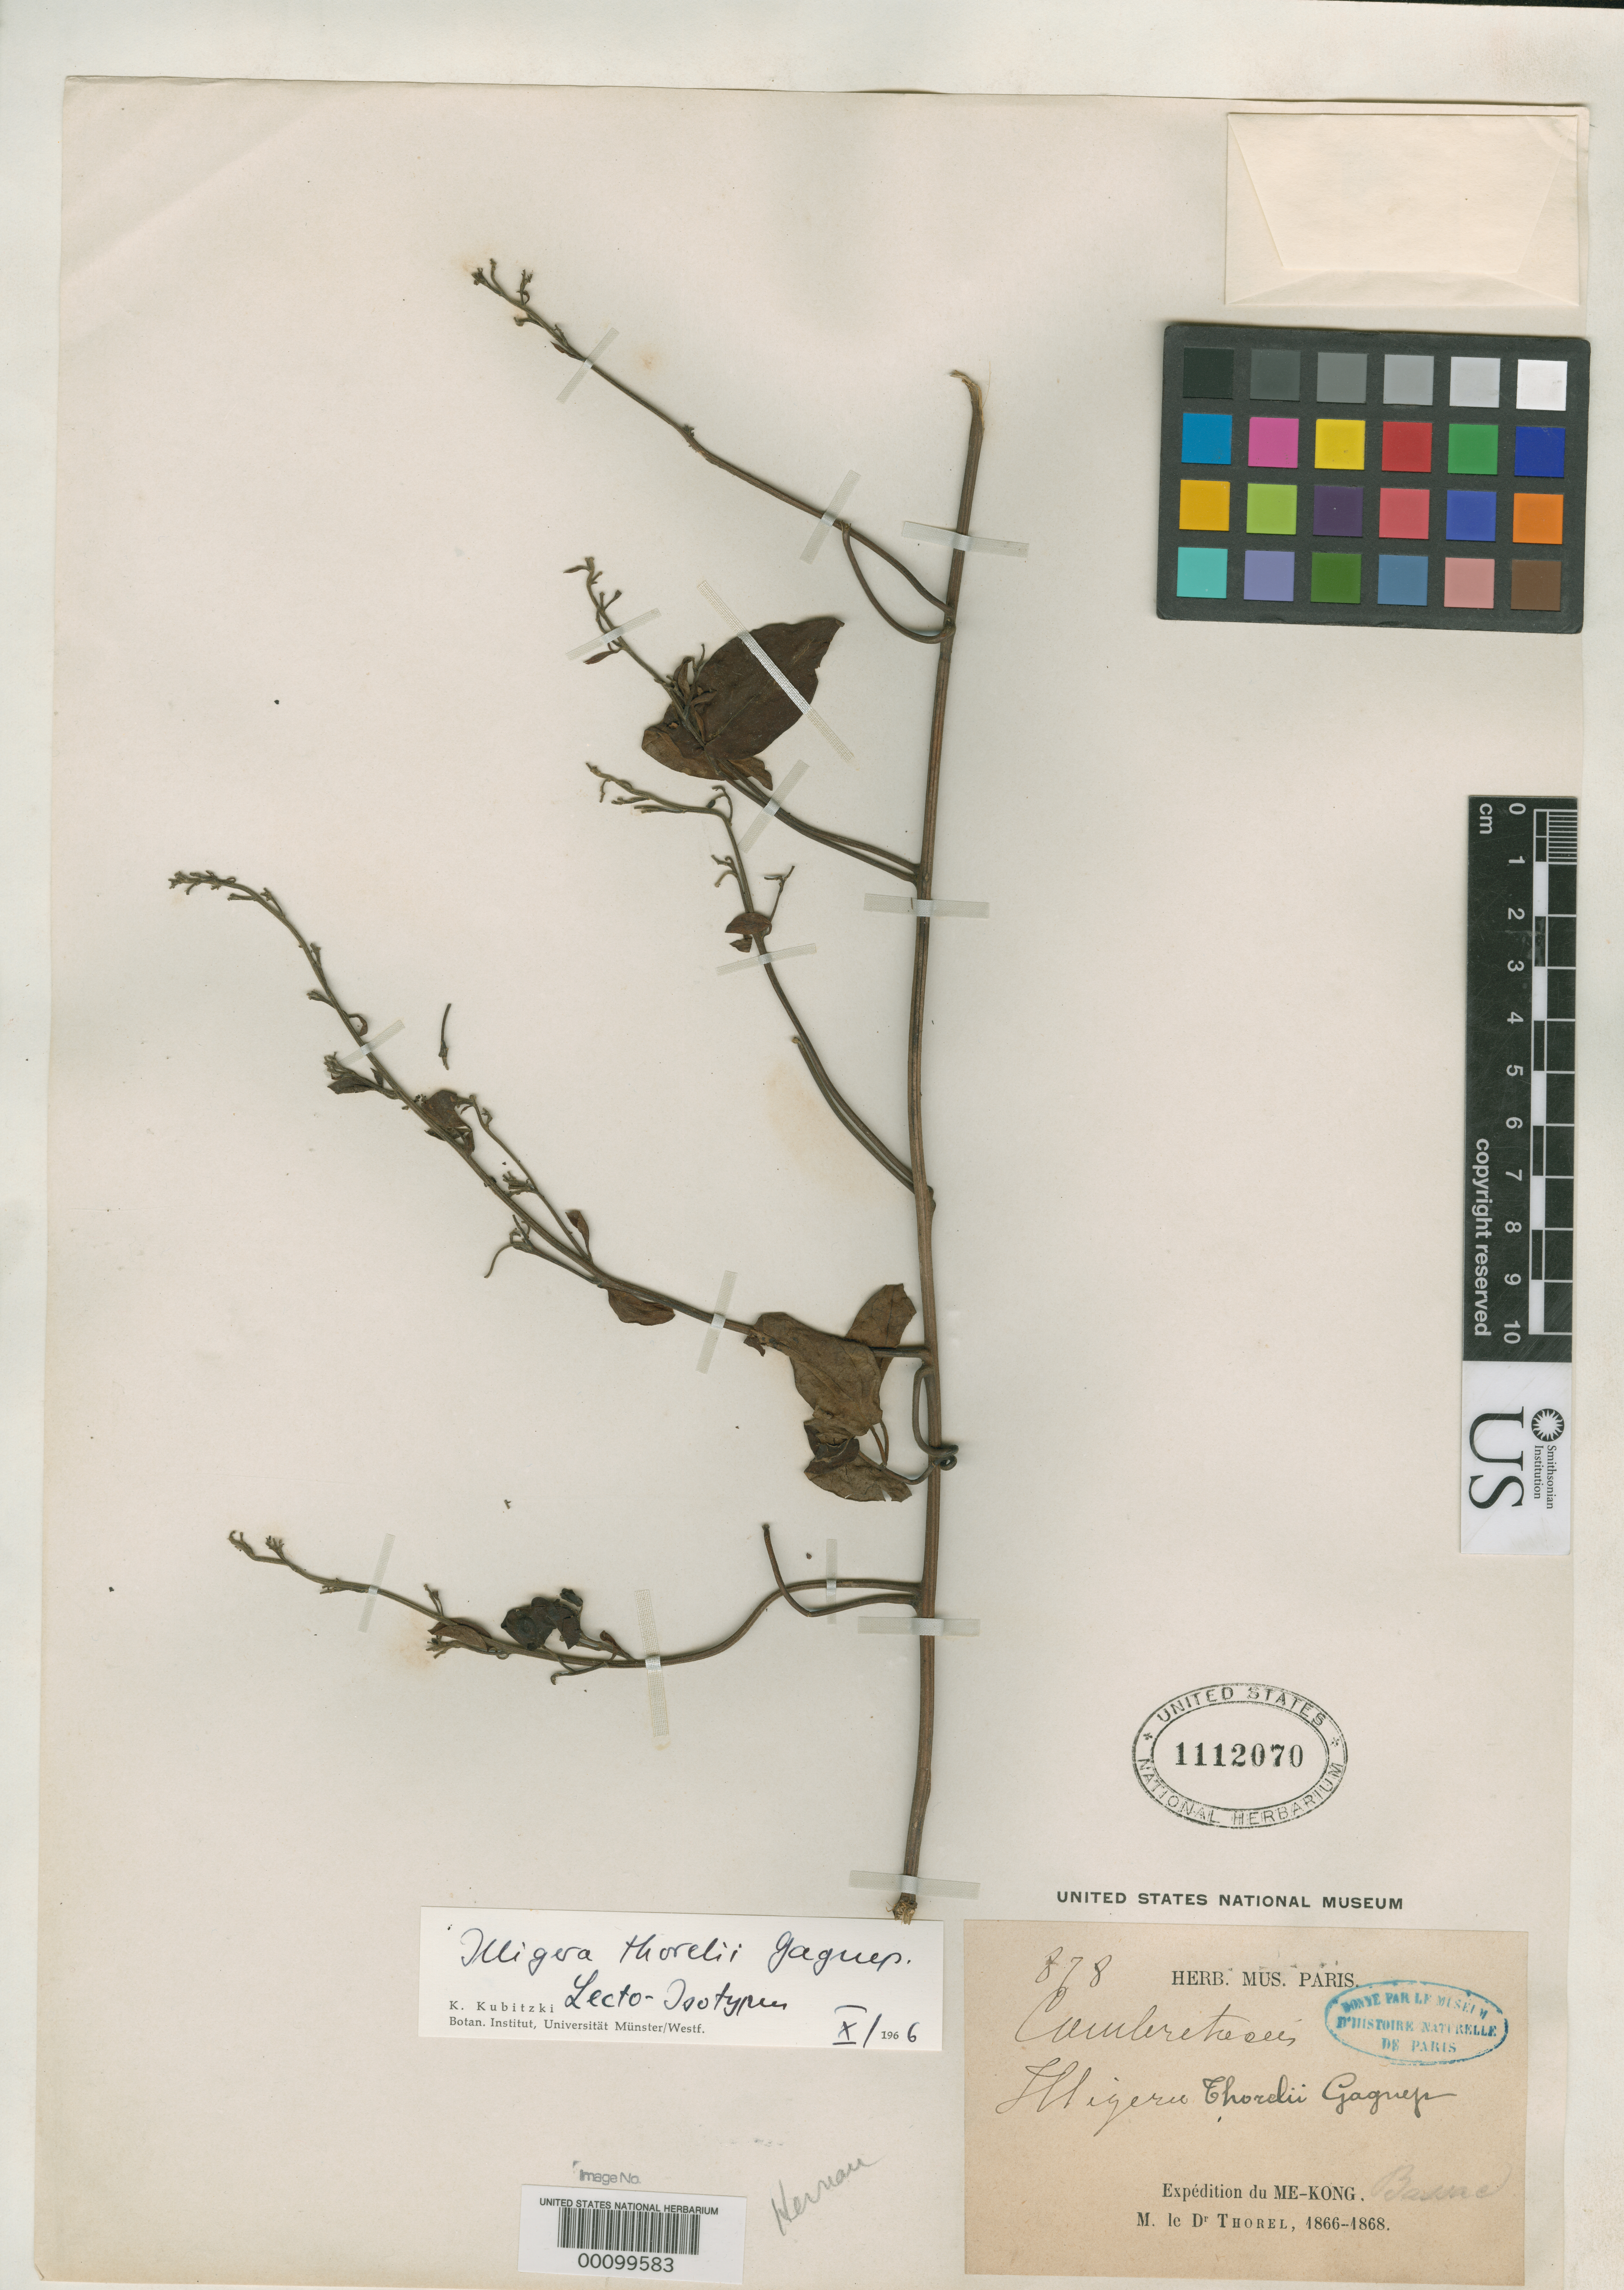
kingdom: Plantae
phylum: Tracheophyta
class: Magnoliopsida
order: Laurales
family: Hernandiaceae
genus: Illigera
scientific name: Illigera thorelii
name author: Gagnep.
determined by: Kubitzki, Klaus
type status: Isolectotype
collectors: C. Thorel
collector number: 878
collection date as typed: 1866 to -- --- 1868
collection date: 1866/1868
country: Laos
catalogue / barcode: US 1112070